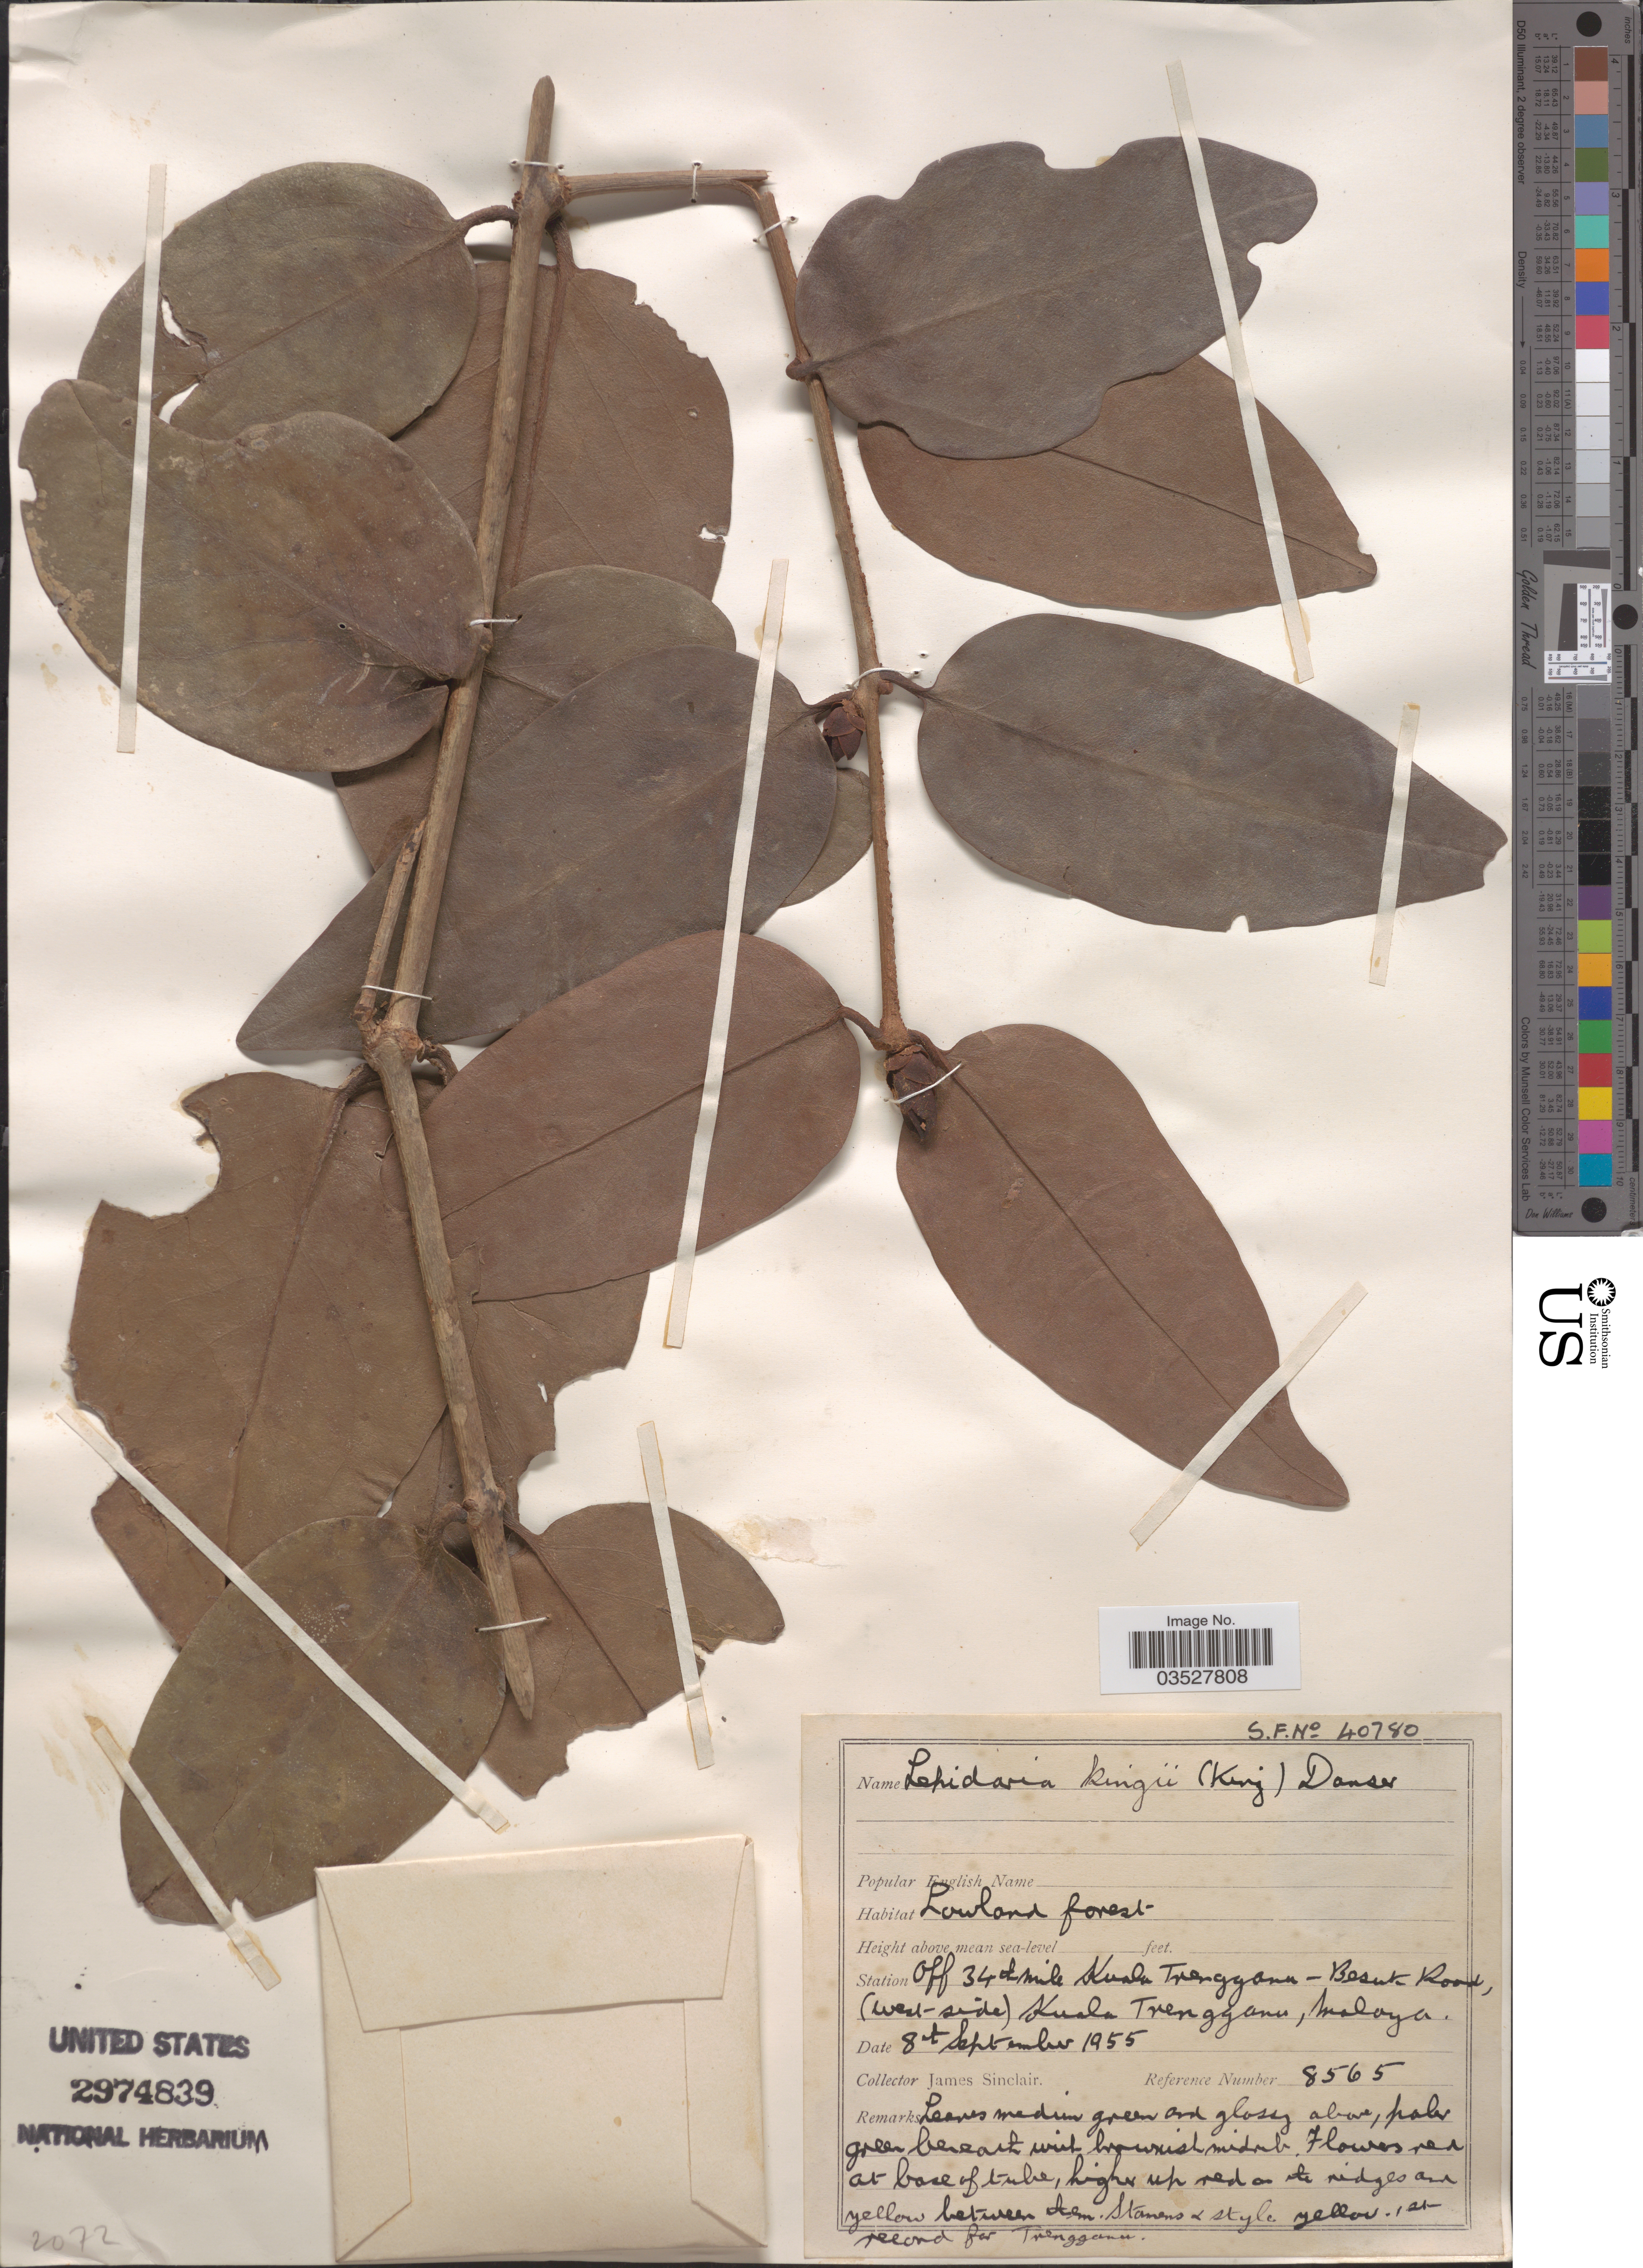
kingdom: Plantae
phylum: Tracheophyta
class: Magnoliopsida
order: Santalales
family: Loranthaceae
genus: Lepidaria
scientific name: Lepidaria kingii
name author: (King) Danser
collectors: J. Sinclair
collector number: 8565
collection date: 1955-09-08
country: Malaysia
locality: Station off 34th mile Kuala Trengganu-Besut Road, (west-side) Kuala Trengganu, Malaya.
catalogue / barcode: US 2974839